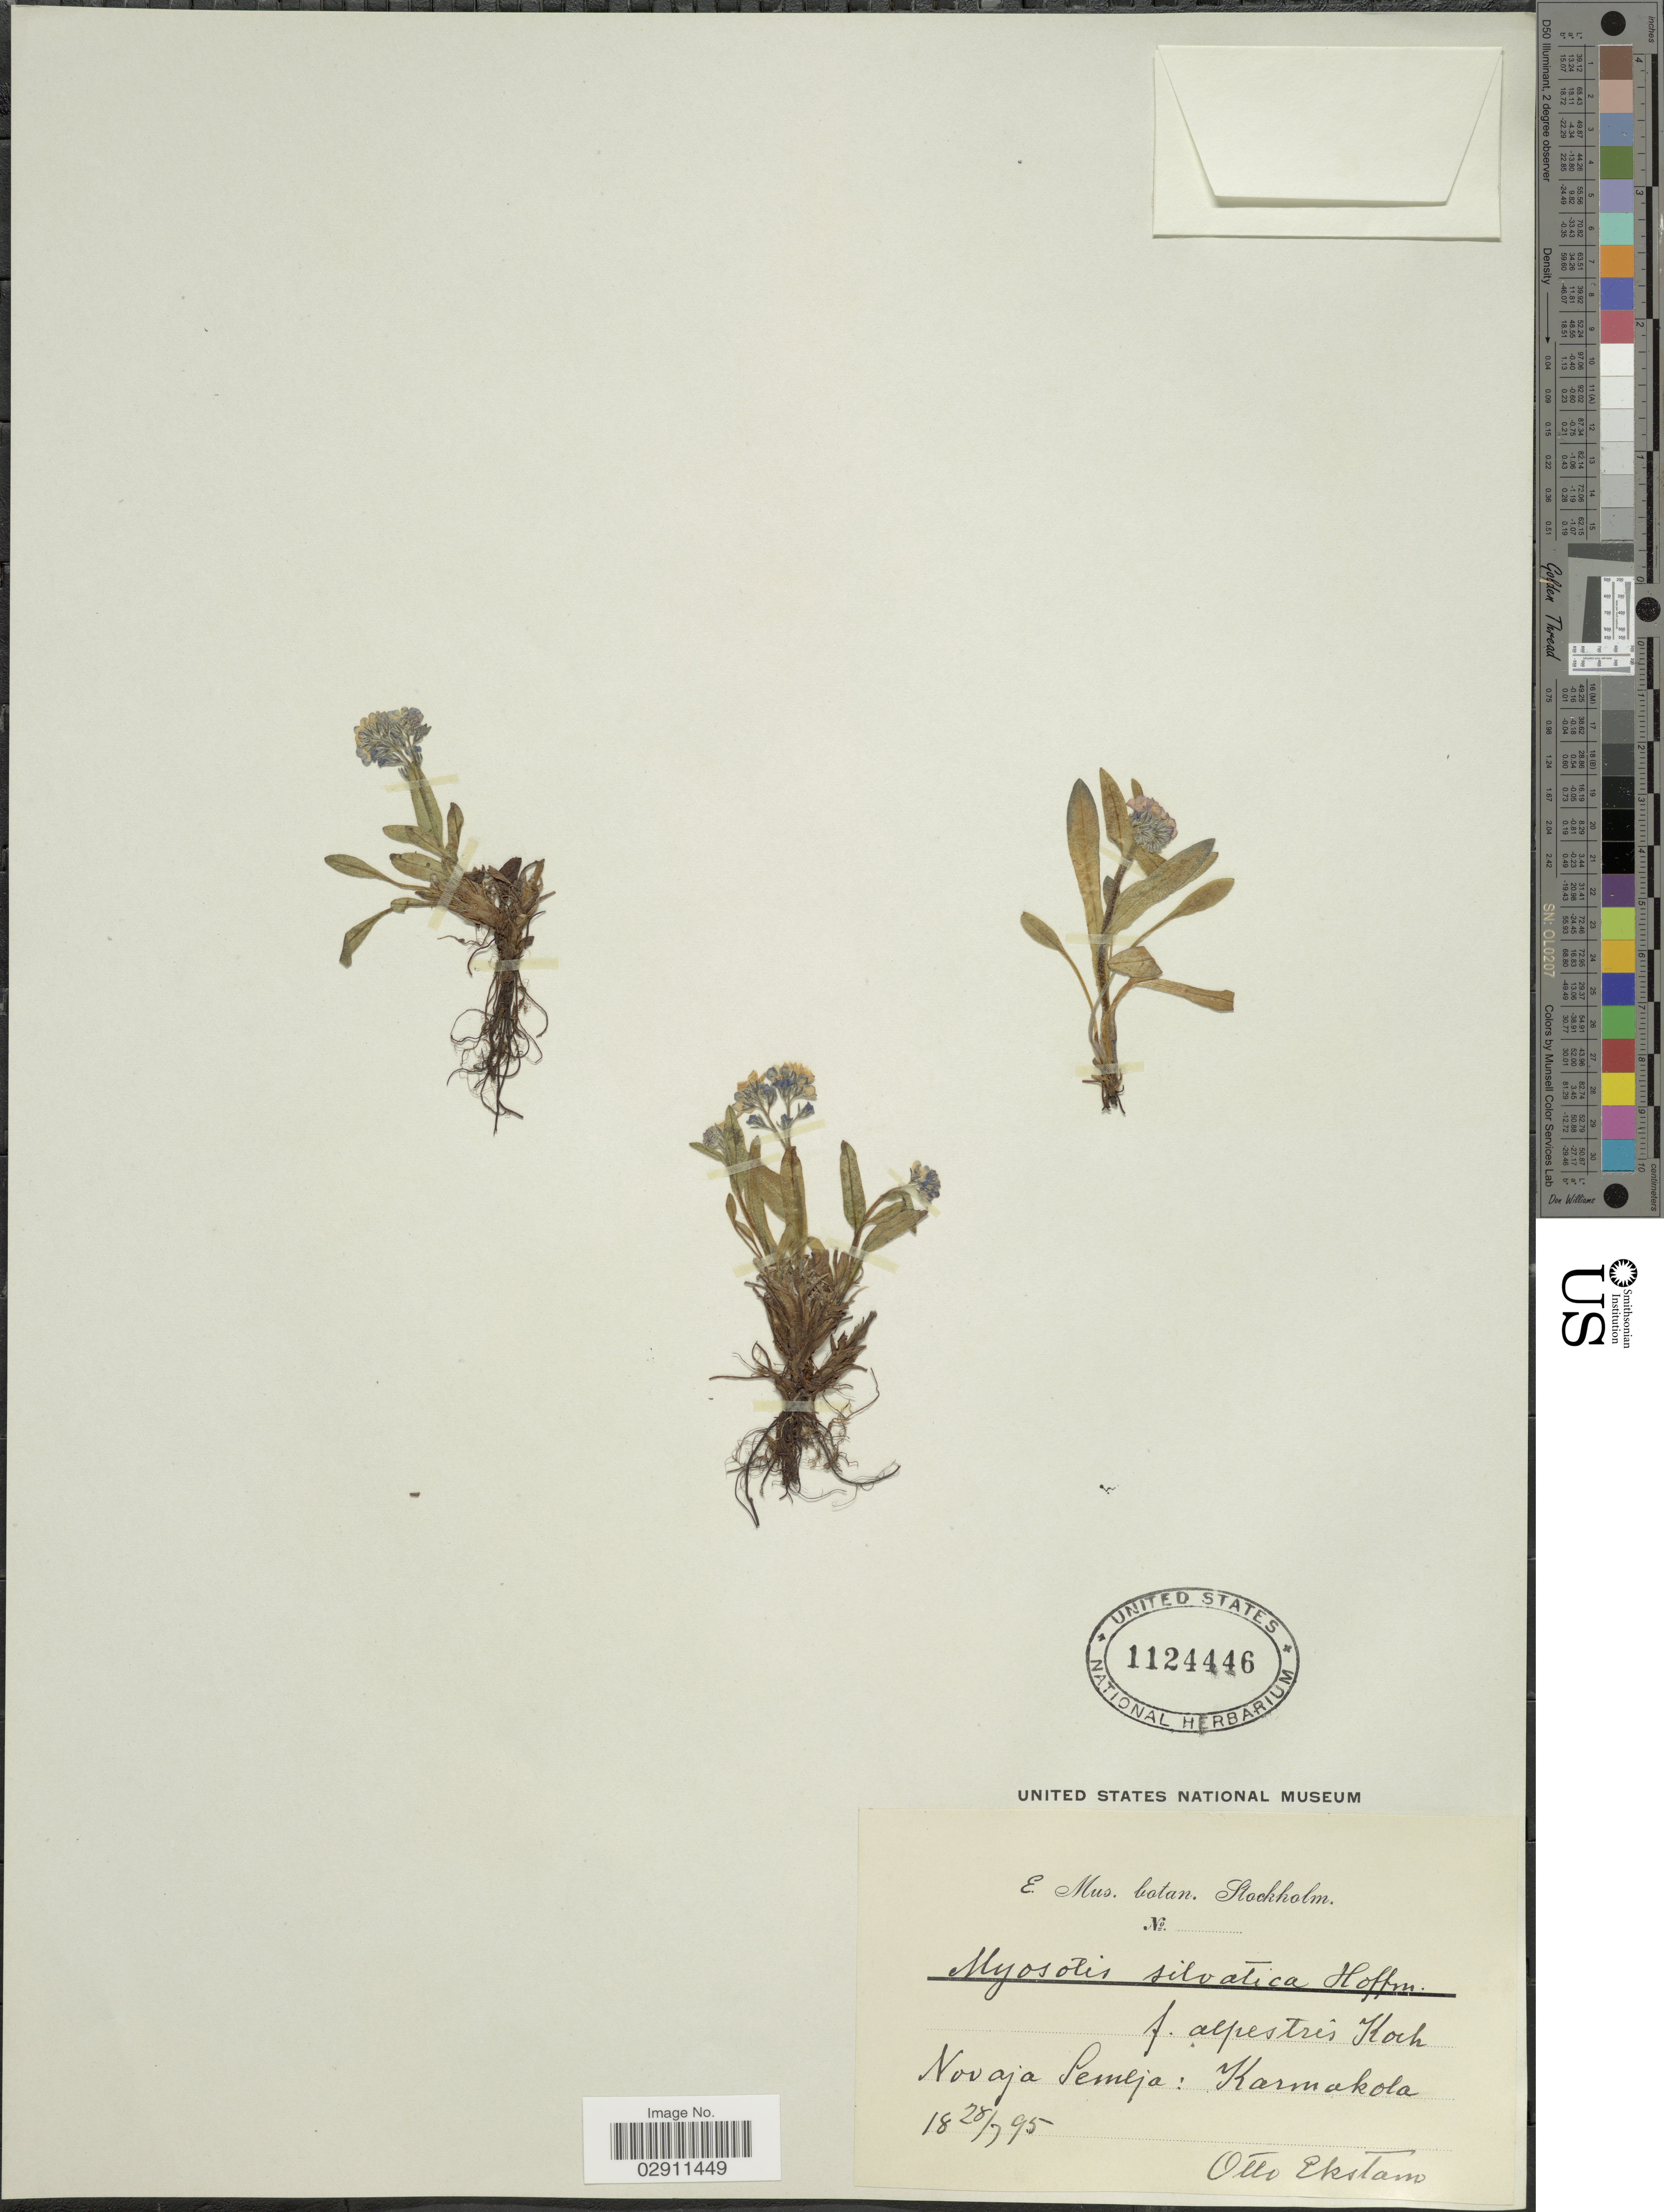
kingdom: Plantae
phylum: Tracheophyta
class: Magnoliopsida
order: Boraginales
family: Boraginaceae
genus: Myosotis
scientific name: Myosotis alpestris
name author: F.W. Schmidt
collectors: O. Ekstam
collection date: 1895-07-28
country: Russian Federation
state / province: Arkhangelsk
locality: Novaja Semlja: Karmakola. (Novaya Zemlya, Karmakuly)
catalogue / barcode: US 1124446